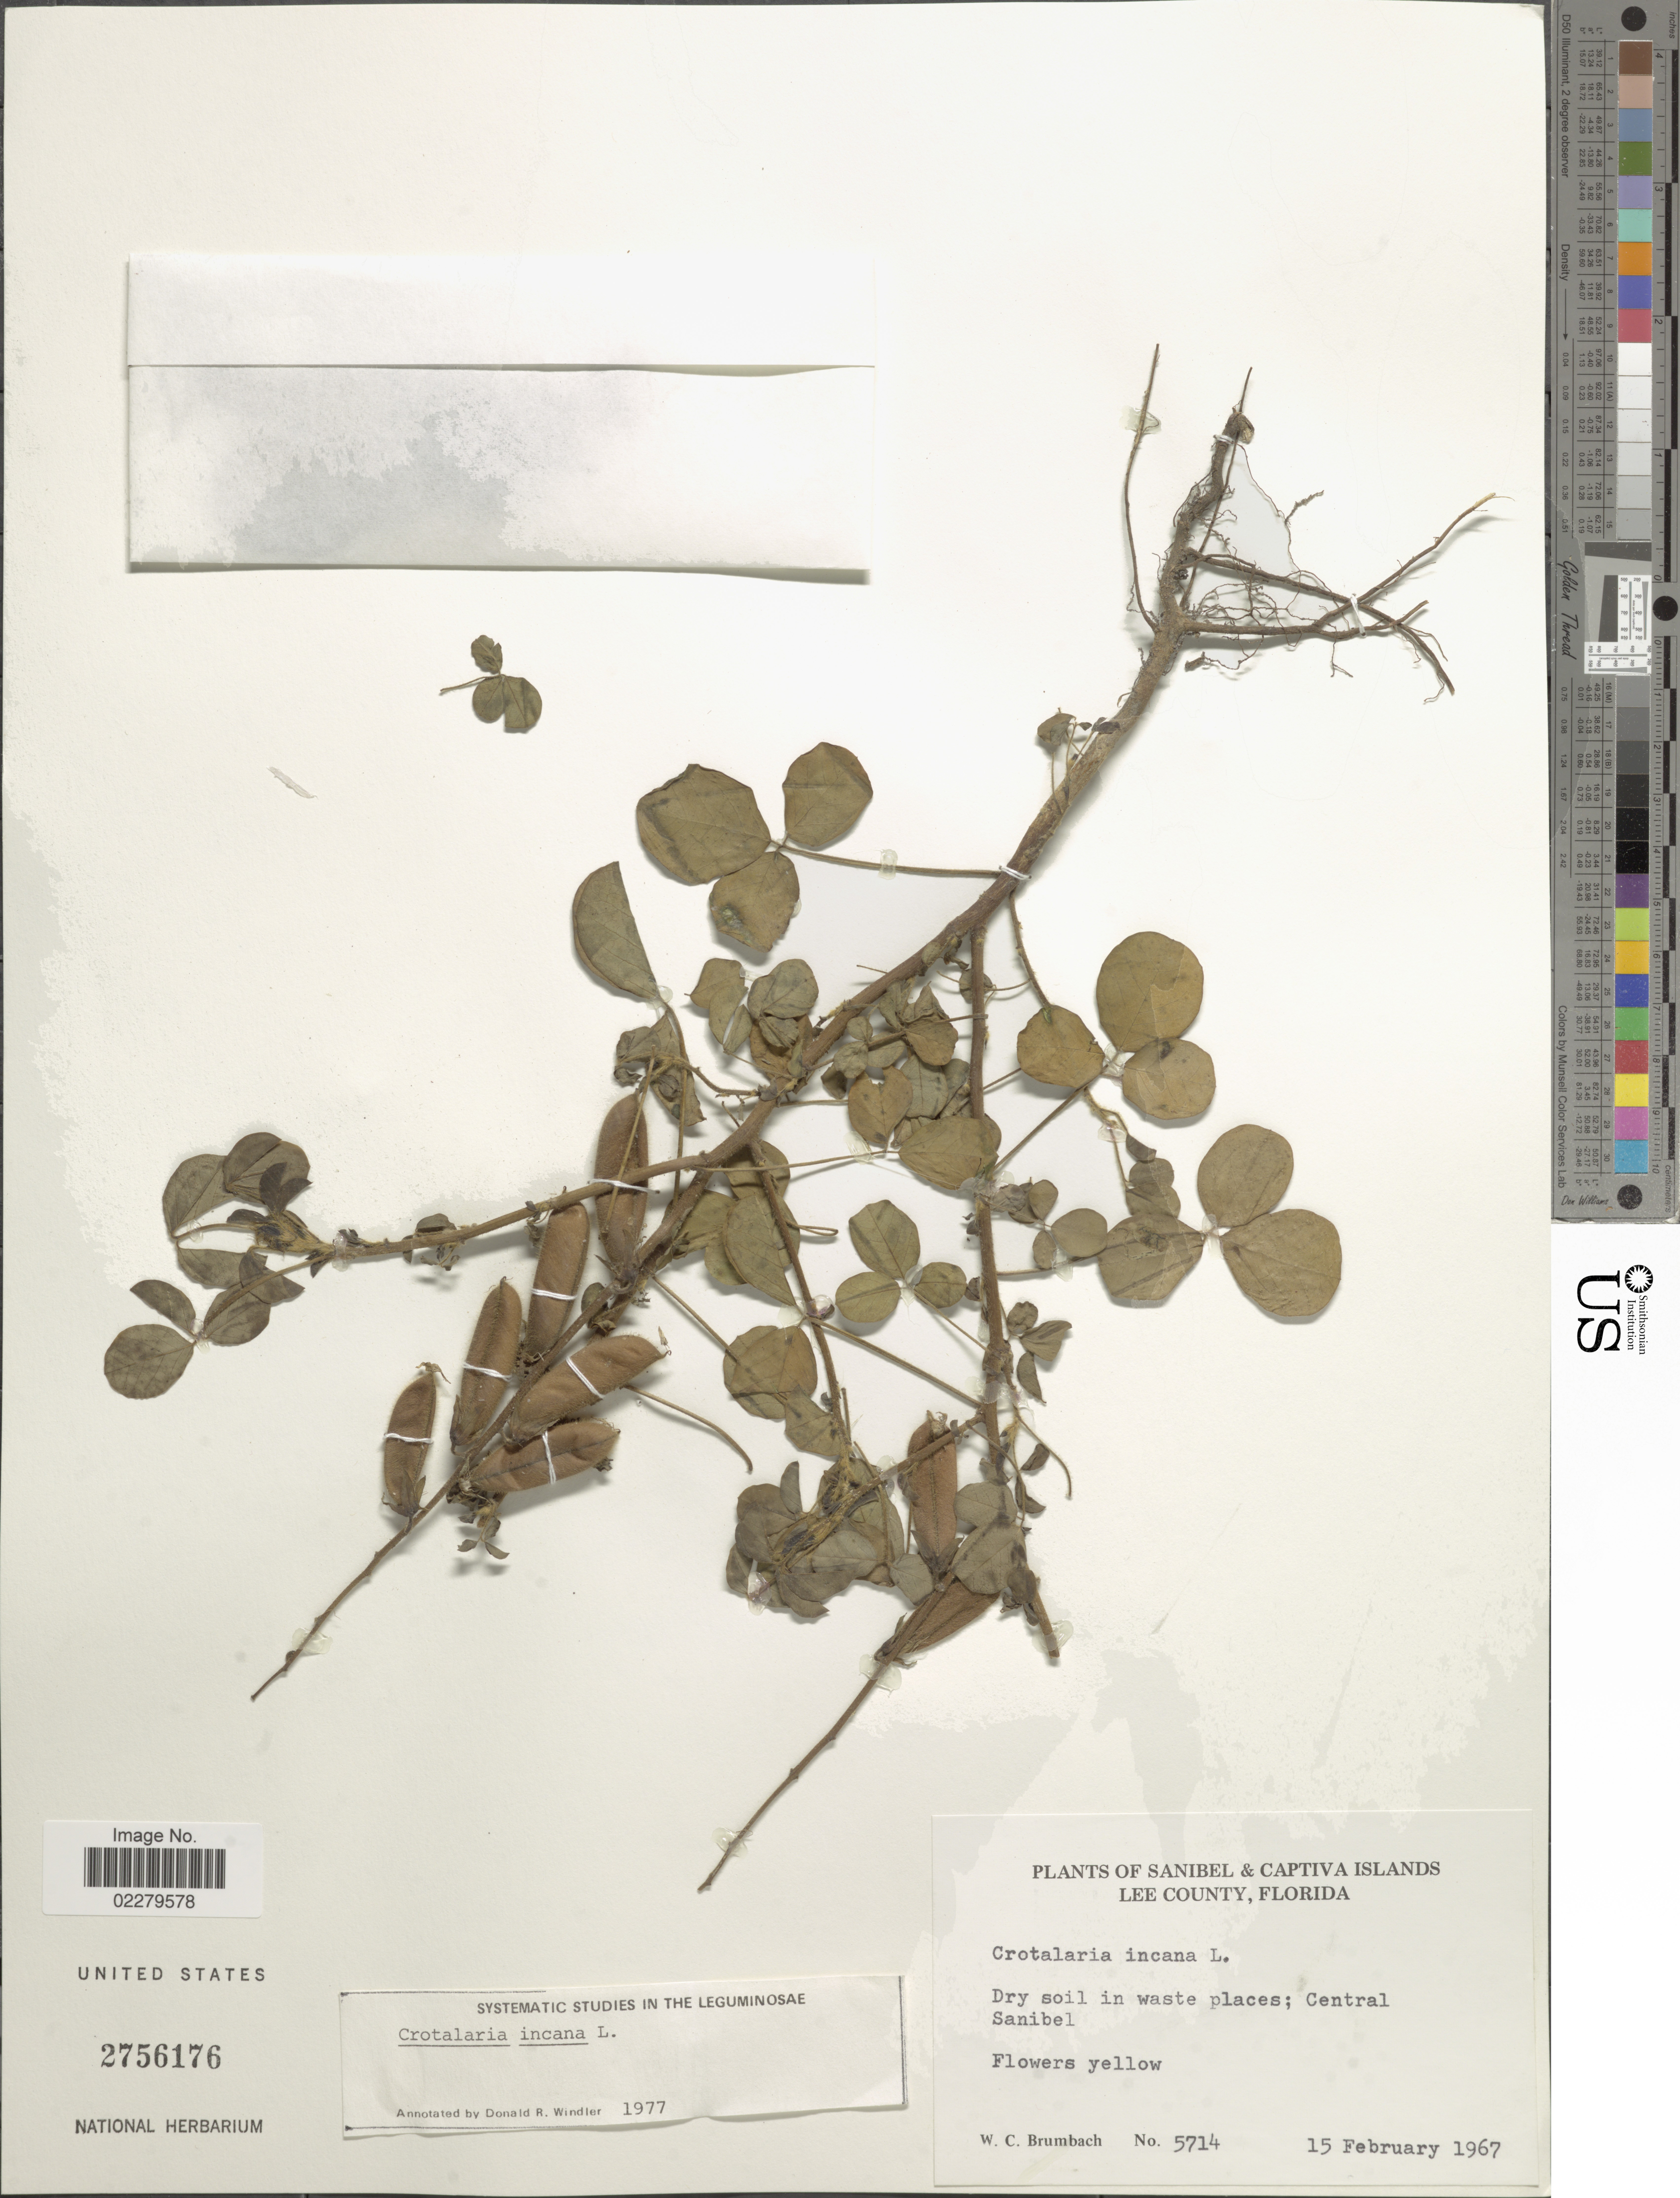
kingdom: Plantae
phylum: Tracheophyta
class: Magnoliopsida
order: Fabales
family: Fabaceae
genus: Crotalaria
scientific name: Crotalaria incana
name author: L.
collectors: W. C. Brumbach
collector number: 5714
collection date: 1967-02-15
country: United States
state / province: Florida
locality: Sanibel & Captiva Islands, Lee County. Dry soil in waste places; Central Sanibel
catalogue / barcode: US 2756176